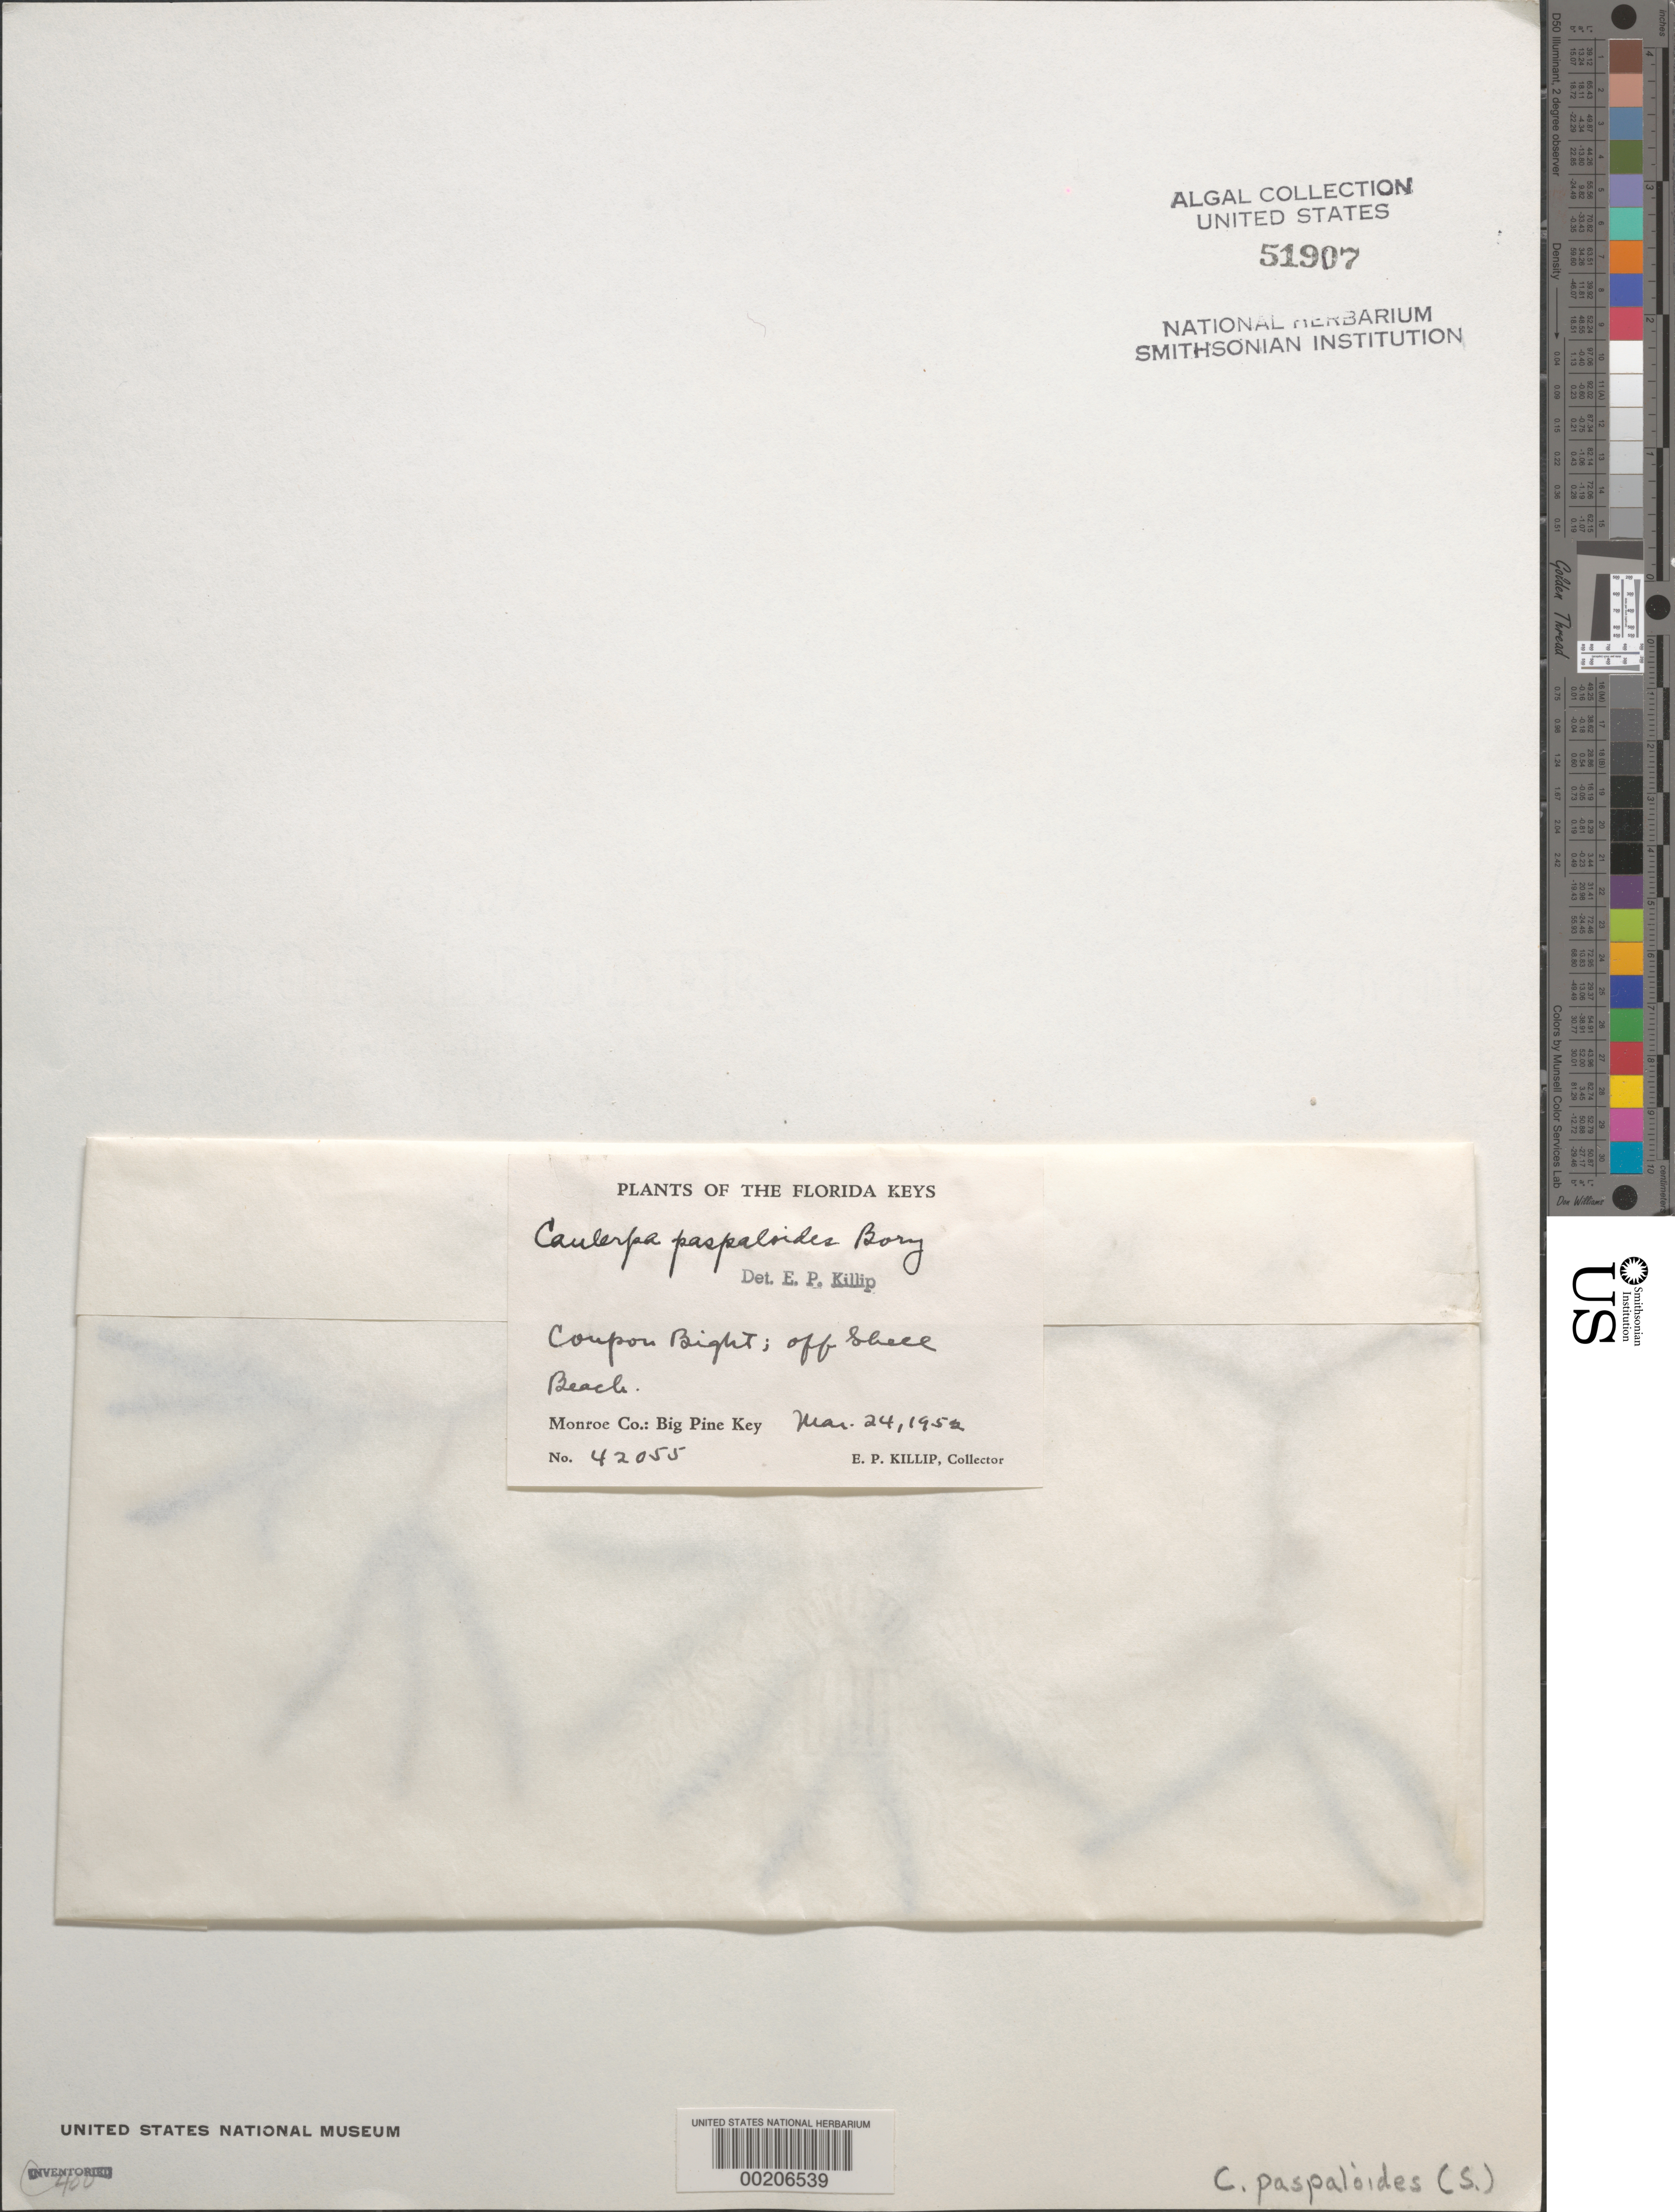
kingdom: Plantae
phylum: Chlorophyta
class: Ulvophyceae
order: Bryopsidales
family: Caulerpaceae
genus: Caulerpa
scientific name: Caulerpa paspaloides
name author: (Bory) Grev.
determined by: Killip, Ellsworth P.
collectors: E. P. Killip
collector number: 42055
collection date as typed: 24 Mar 1952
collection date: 1952-03-24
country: United States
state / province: Florida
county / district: Monroe County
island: Big Pine Key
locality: Coupon Bight off Shell Beach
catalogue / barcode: US 51907